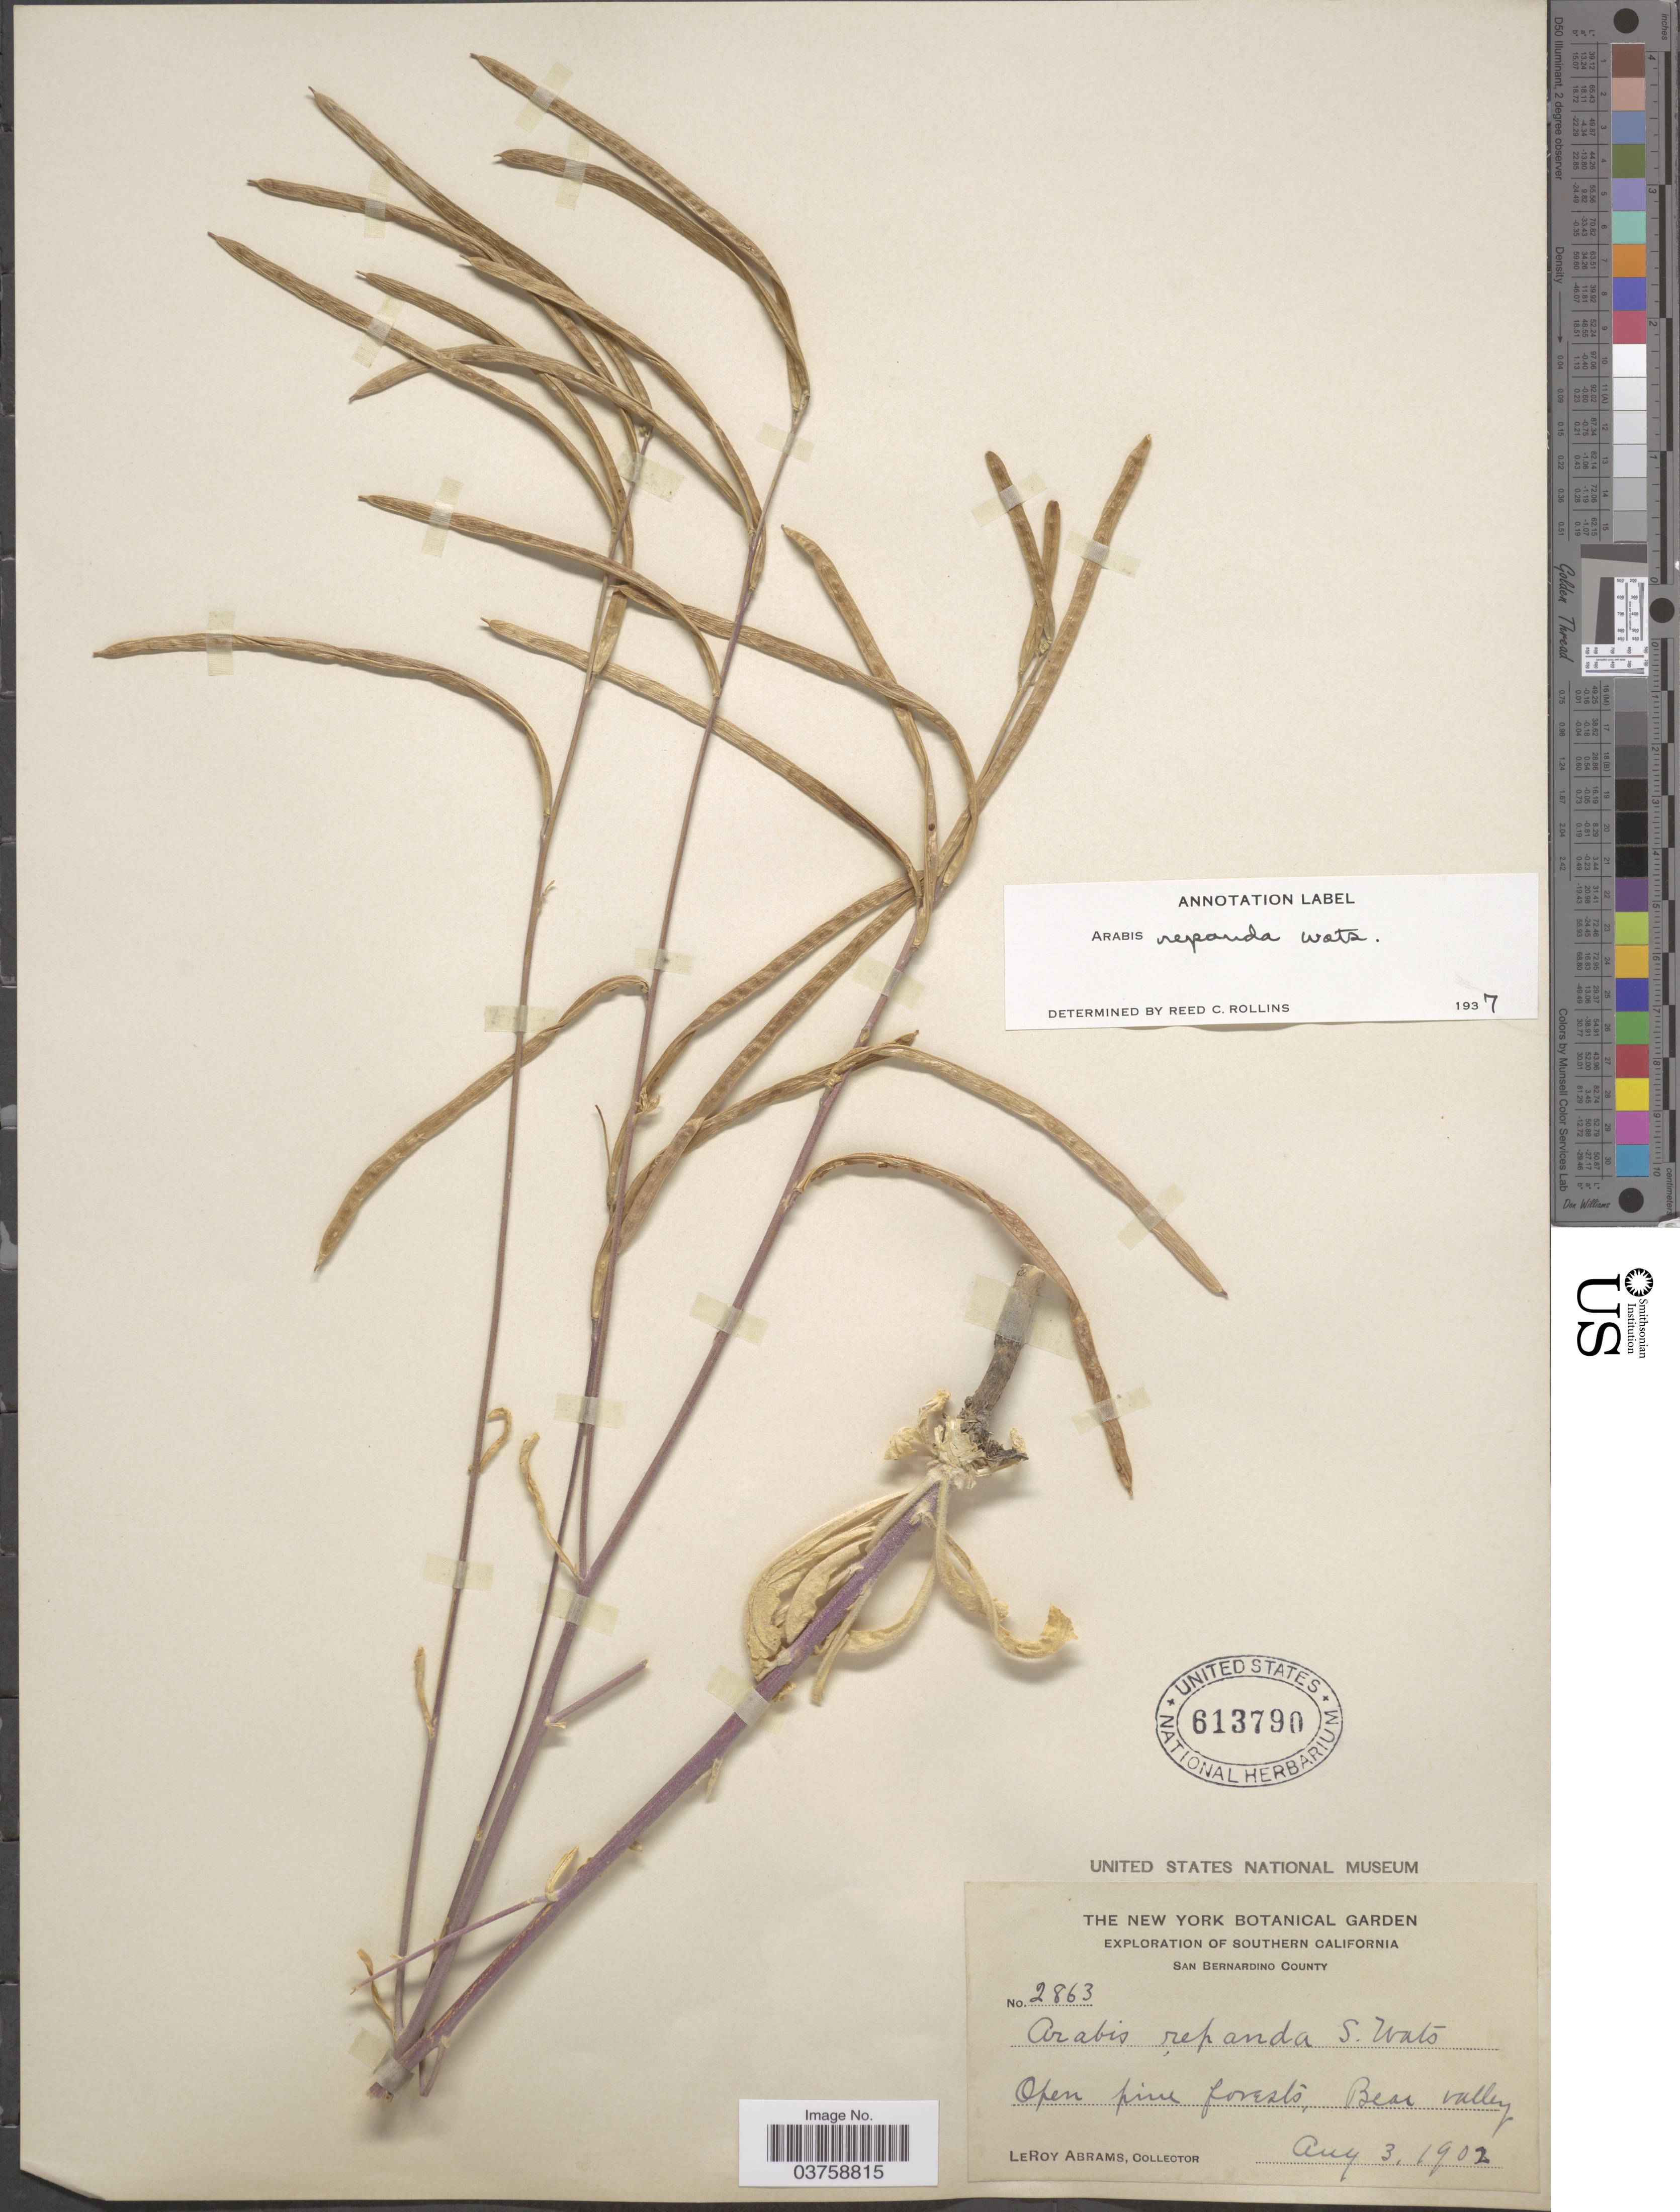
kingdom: Plantae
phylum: Tracheophyta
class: Magnoliopsida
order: Brassicales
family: Brassicaceae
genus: Arabis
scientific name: Arabis repanda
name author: S. Watson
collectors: L. Abrams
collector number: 2863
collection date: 1902-08-03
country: United States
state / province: California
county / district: San Bernardino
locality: Southern California. San Bernardino County. Open pine forests, Bear valley.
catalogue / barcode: US 613790